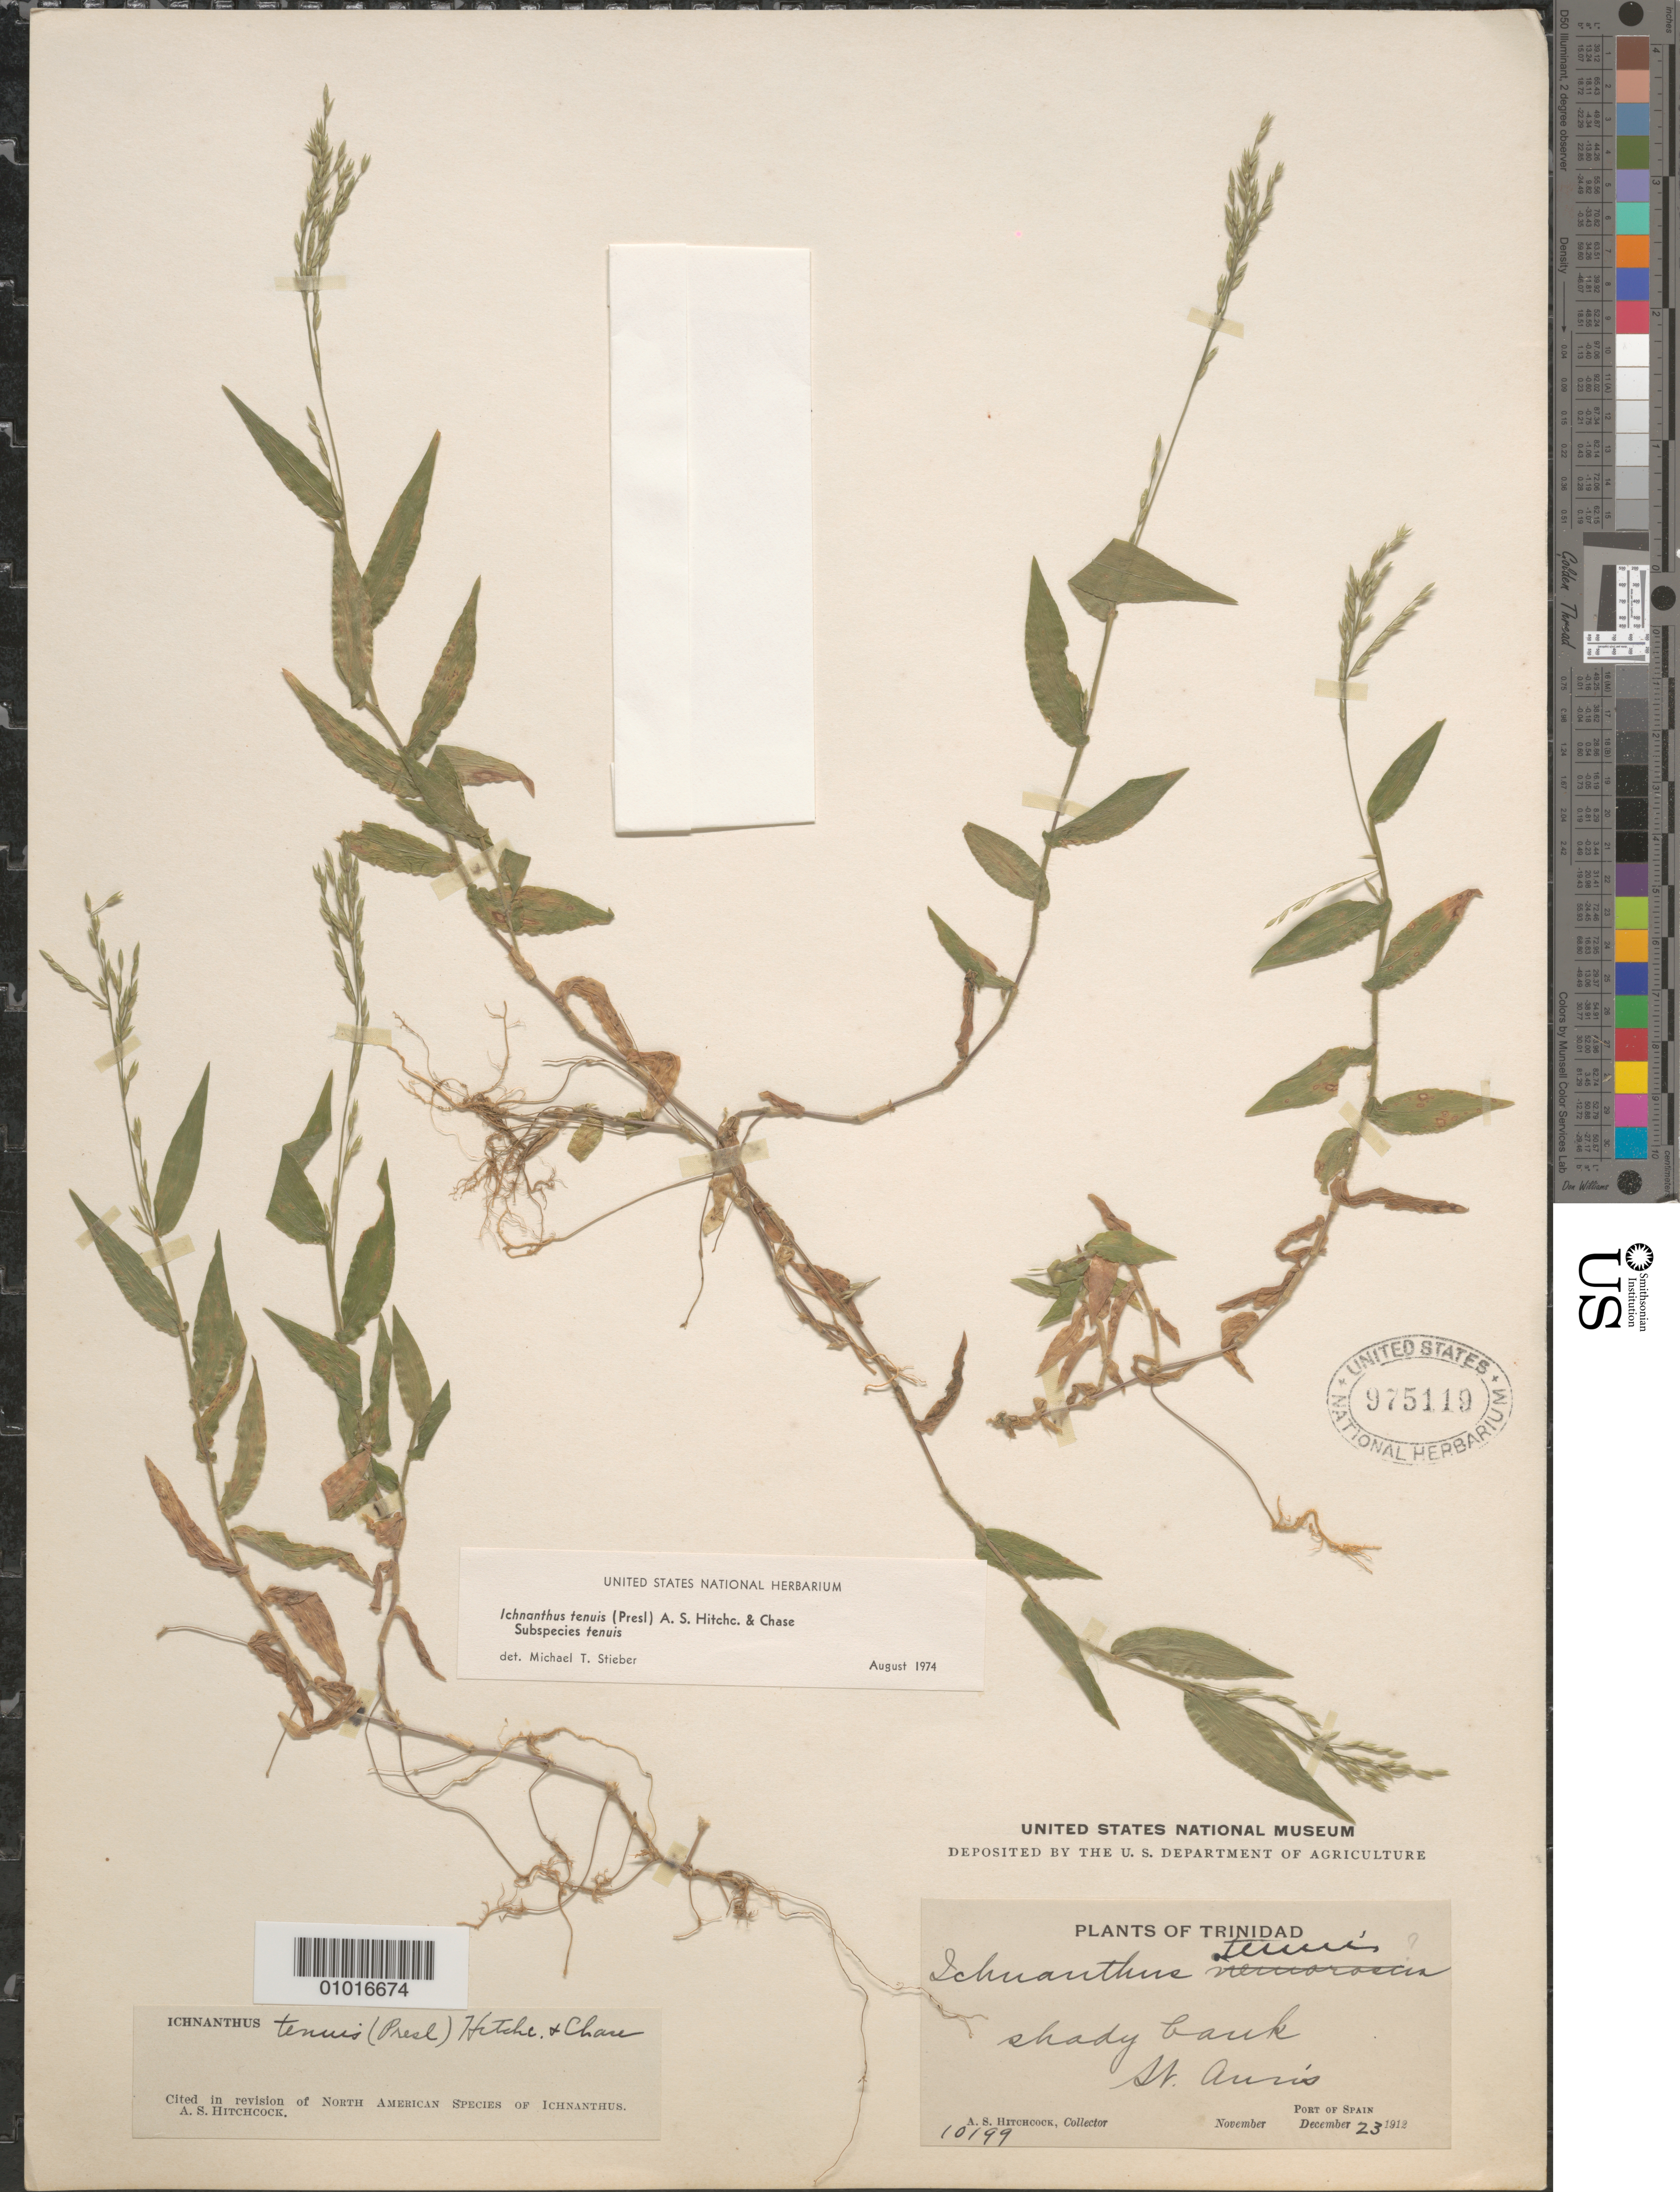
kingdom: Plantae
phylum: Tracheophyta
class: Liliopsida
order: Poales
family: Poaceae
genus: Ichnanthus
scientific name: Ichnanthus tenuis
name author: (J. Presl) Hitchc. & Chase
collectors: A. S. Hitchcock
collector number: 10199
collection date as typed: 23 Dec 1912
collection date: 1912-12-23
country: Trinidad and Tobago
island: Trinidad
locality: St. Anne's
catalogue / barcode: US 975119